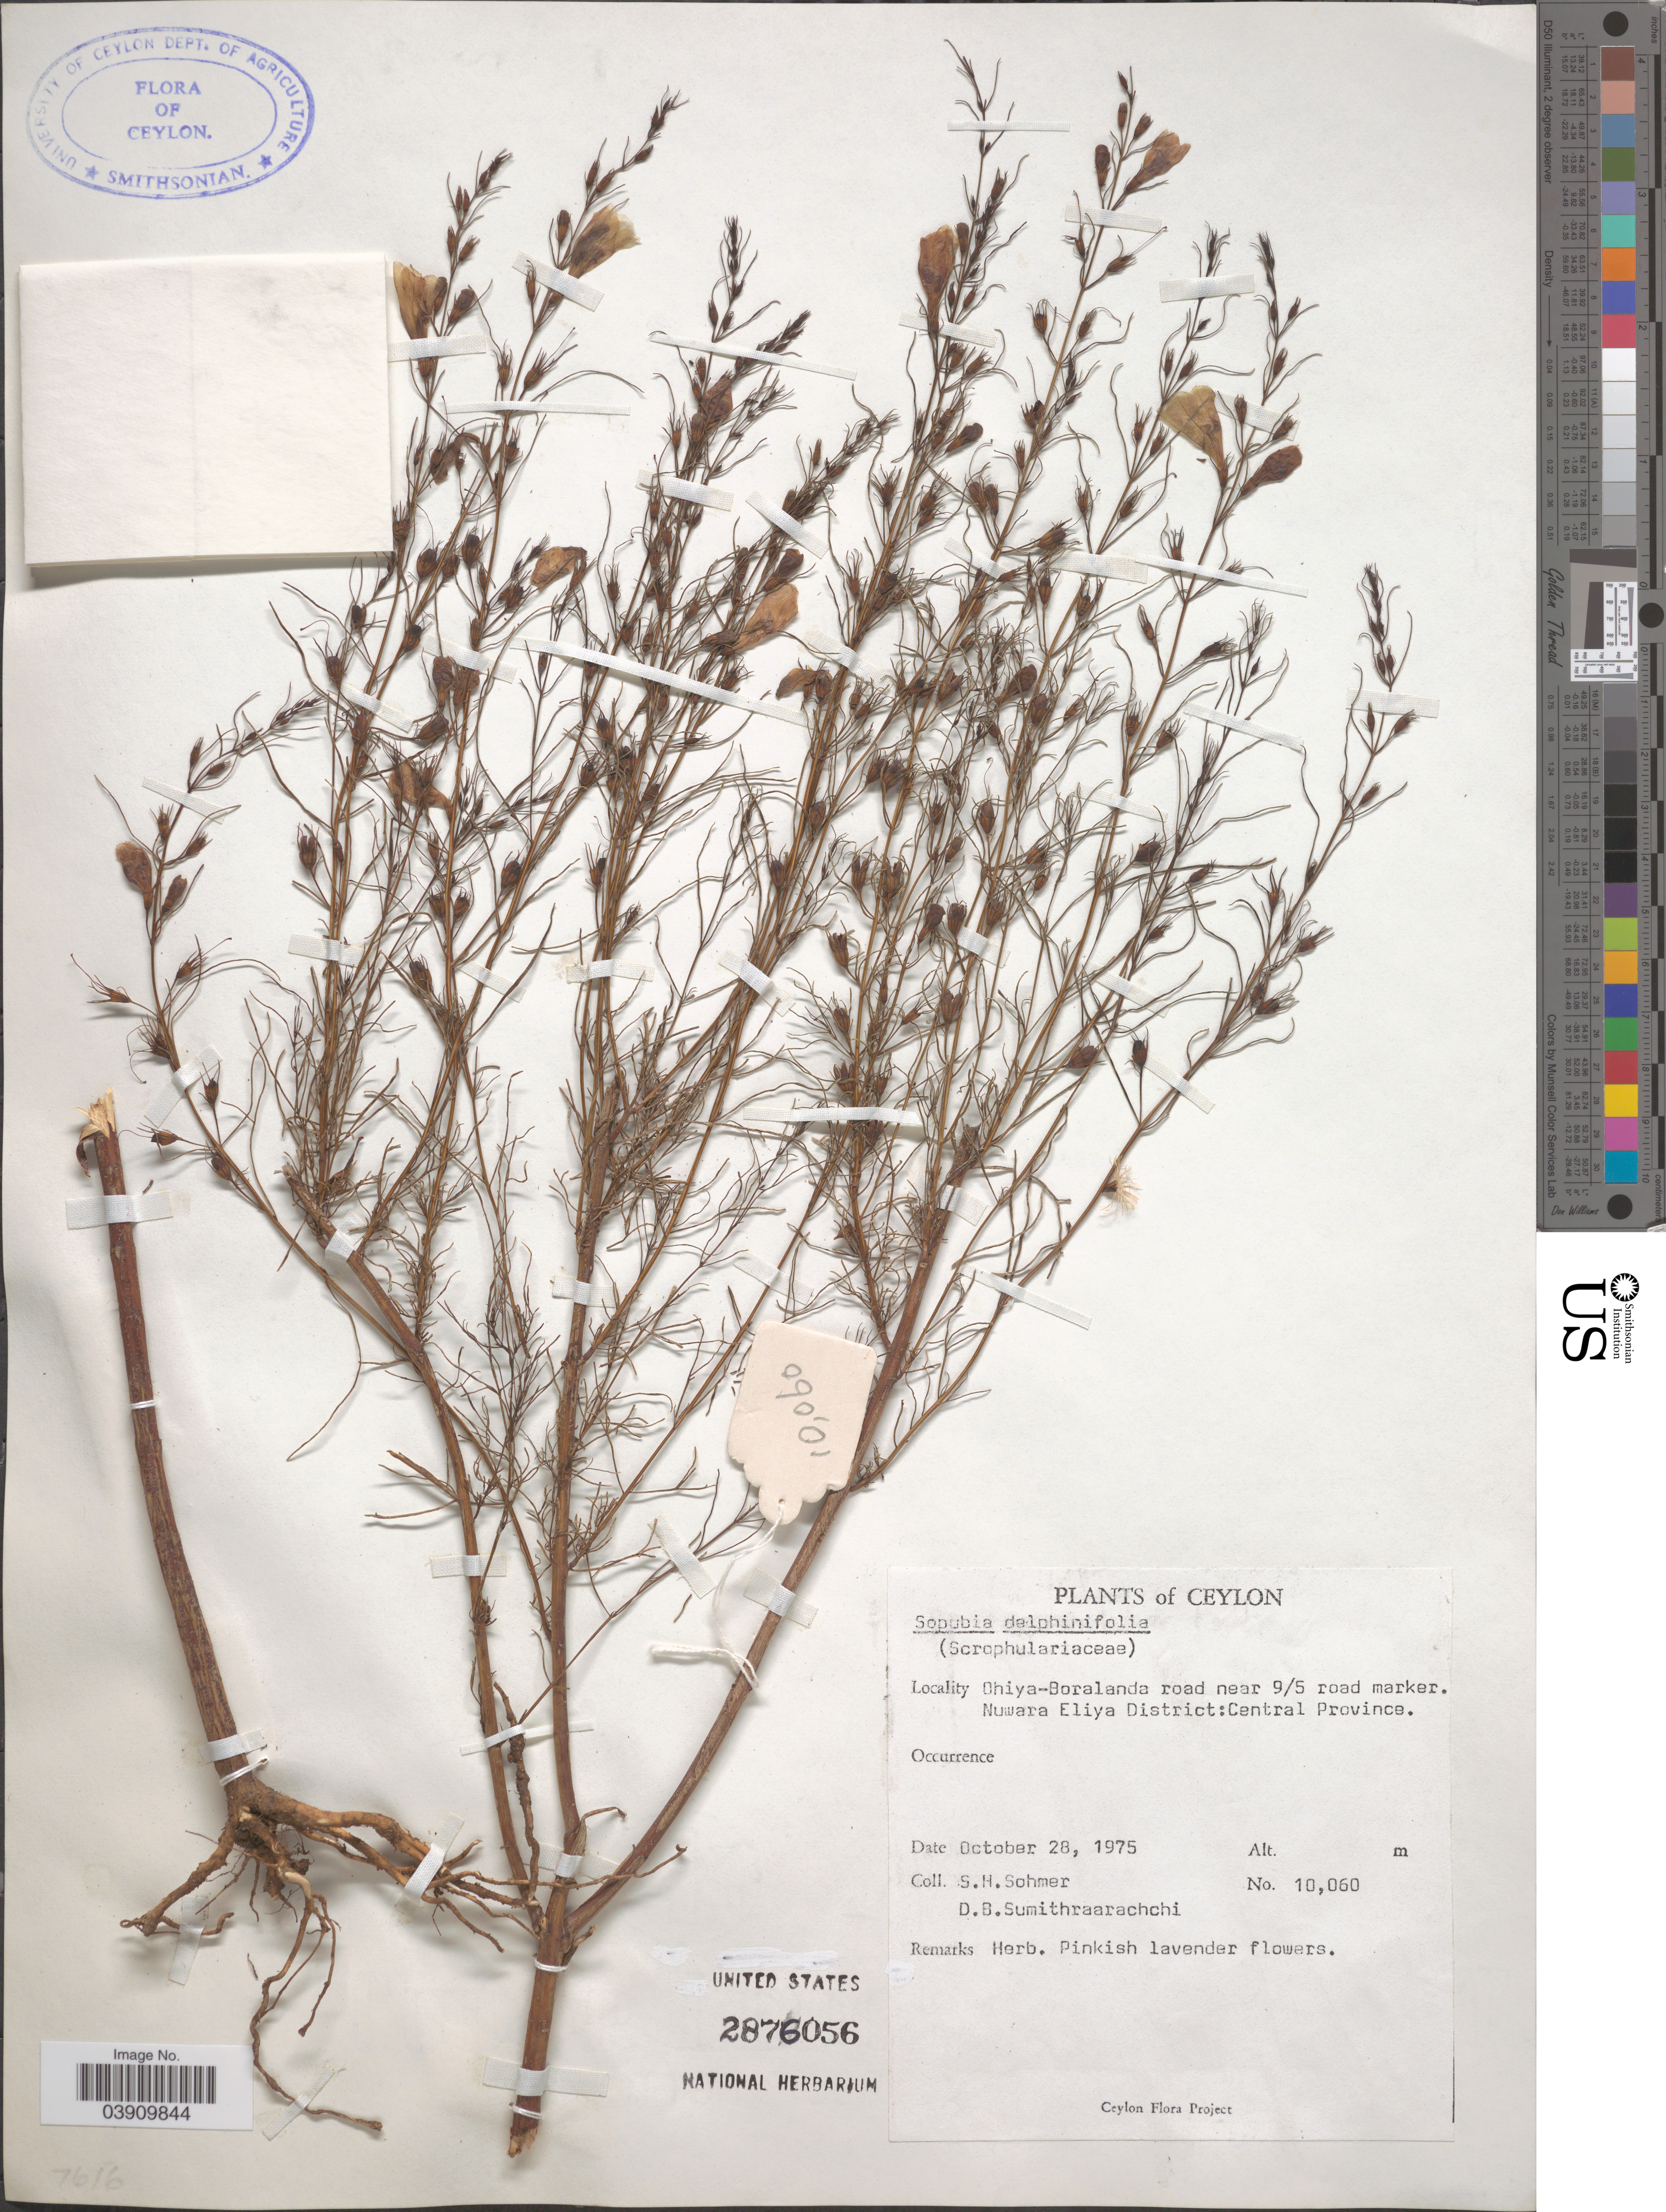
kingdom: Plantae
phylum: Tracheophyta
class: Magnoliopsida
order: Lamiales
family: Orobanchaceae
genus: Sopubia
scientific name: Sopubia delphinifolia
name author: G. Don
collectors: S. H. Sohmer & D. B. Sumithraarachchi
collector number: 10060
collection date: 1975-10-28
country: Sri Lanka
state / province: Central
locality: Ceylon. Ohiya-Boralanda road near 9/5 road marker. Nuwara Eliya District.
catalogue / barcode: US 2876056